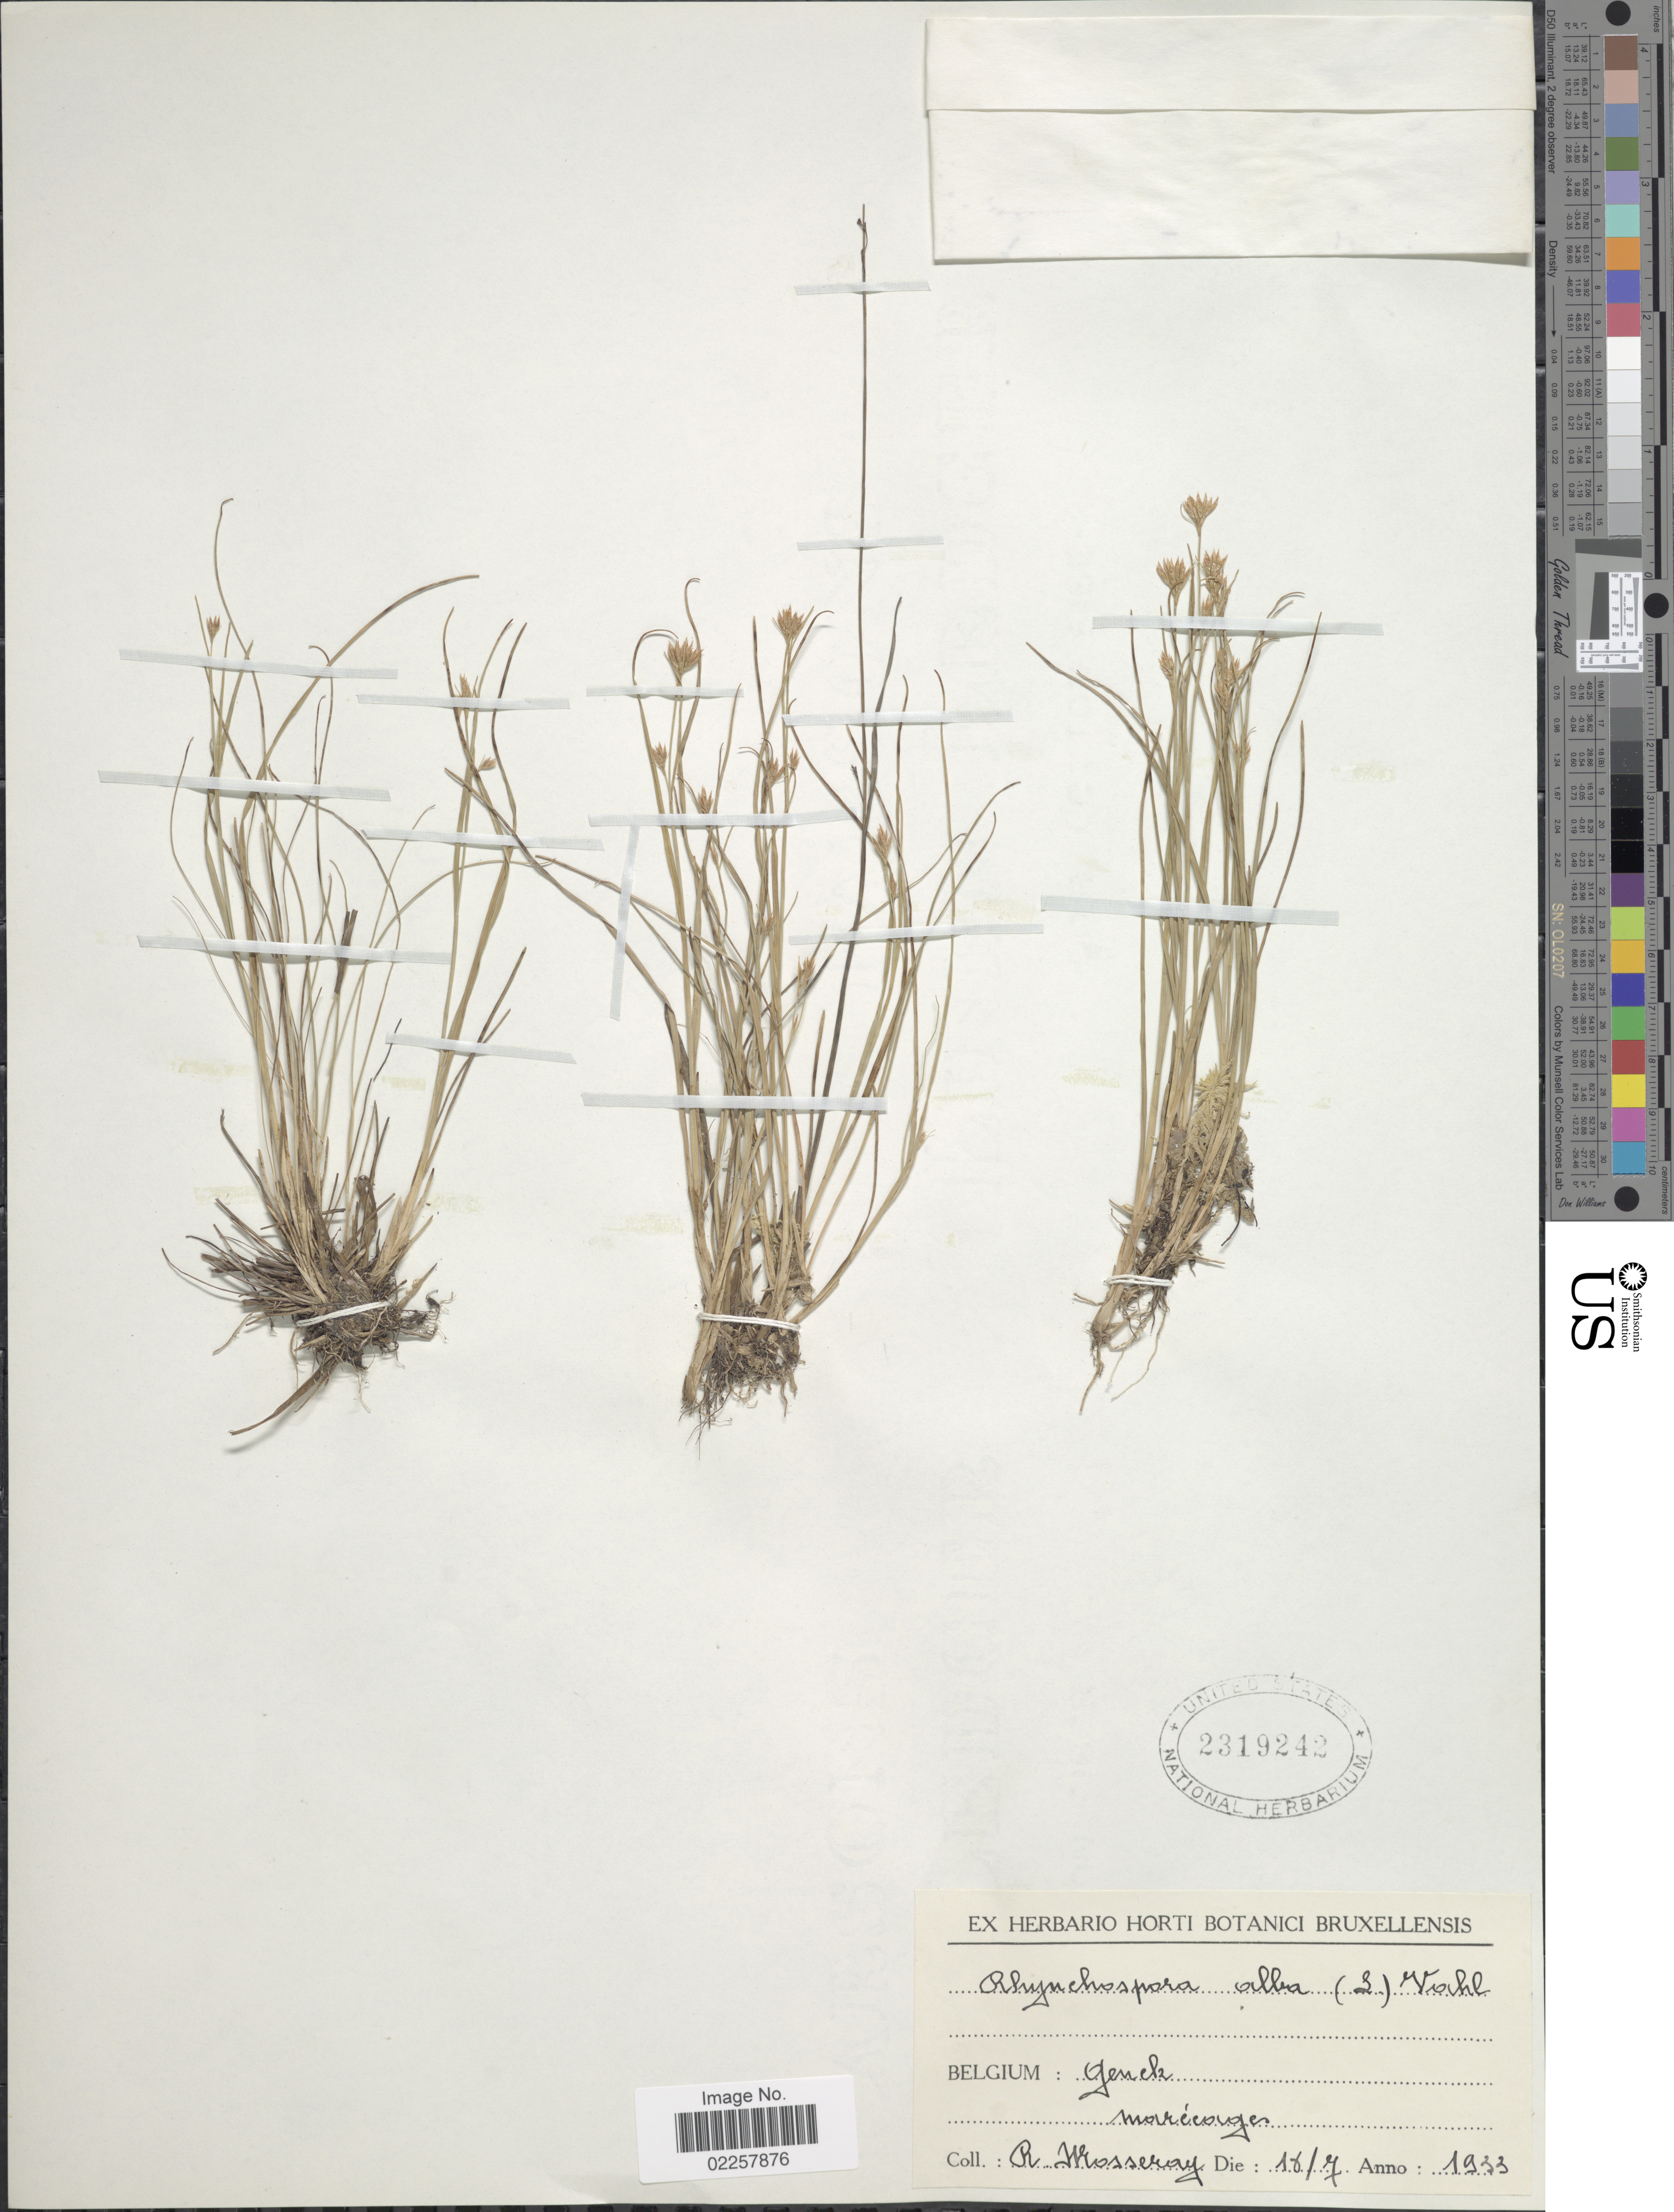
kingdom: Plantae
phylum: Tracheophyta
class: Liliopsida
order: Poales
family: Cyperaceae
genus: Rhynchospora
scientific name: Rhynchospora alba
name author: (L.) Vahl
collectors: R. Mosseray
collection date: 1933-07-16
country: Belgium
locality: Belgium, Genck, Maricoges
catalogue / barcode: US 2319242